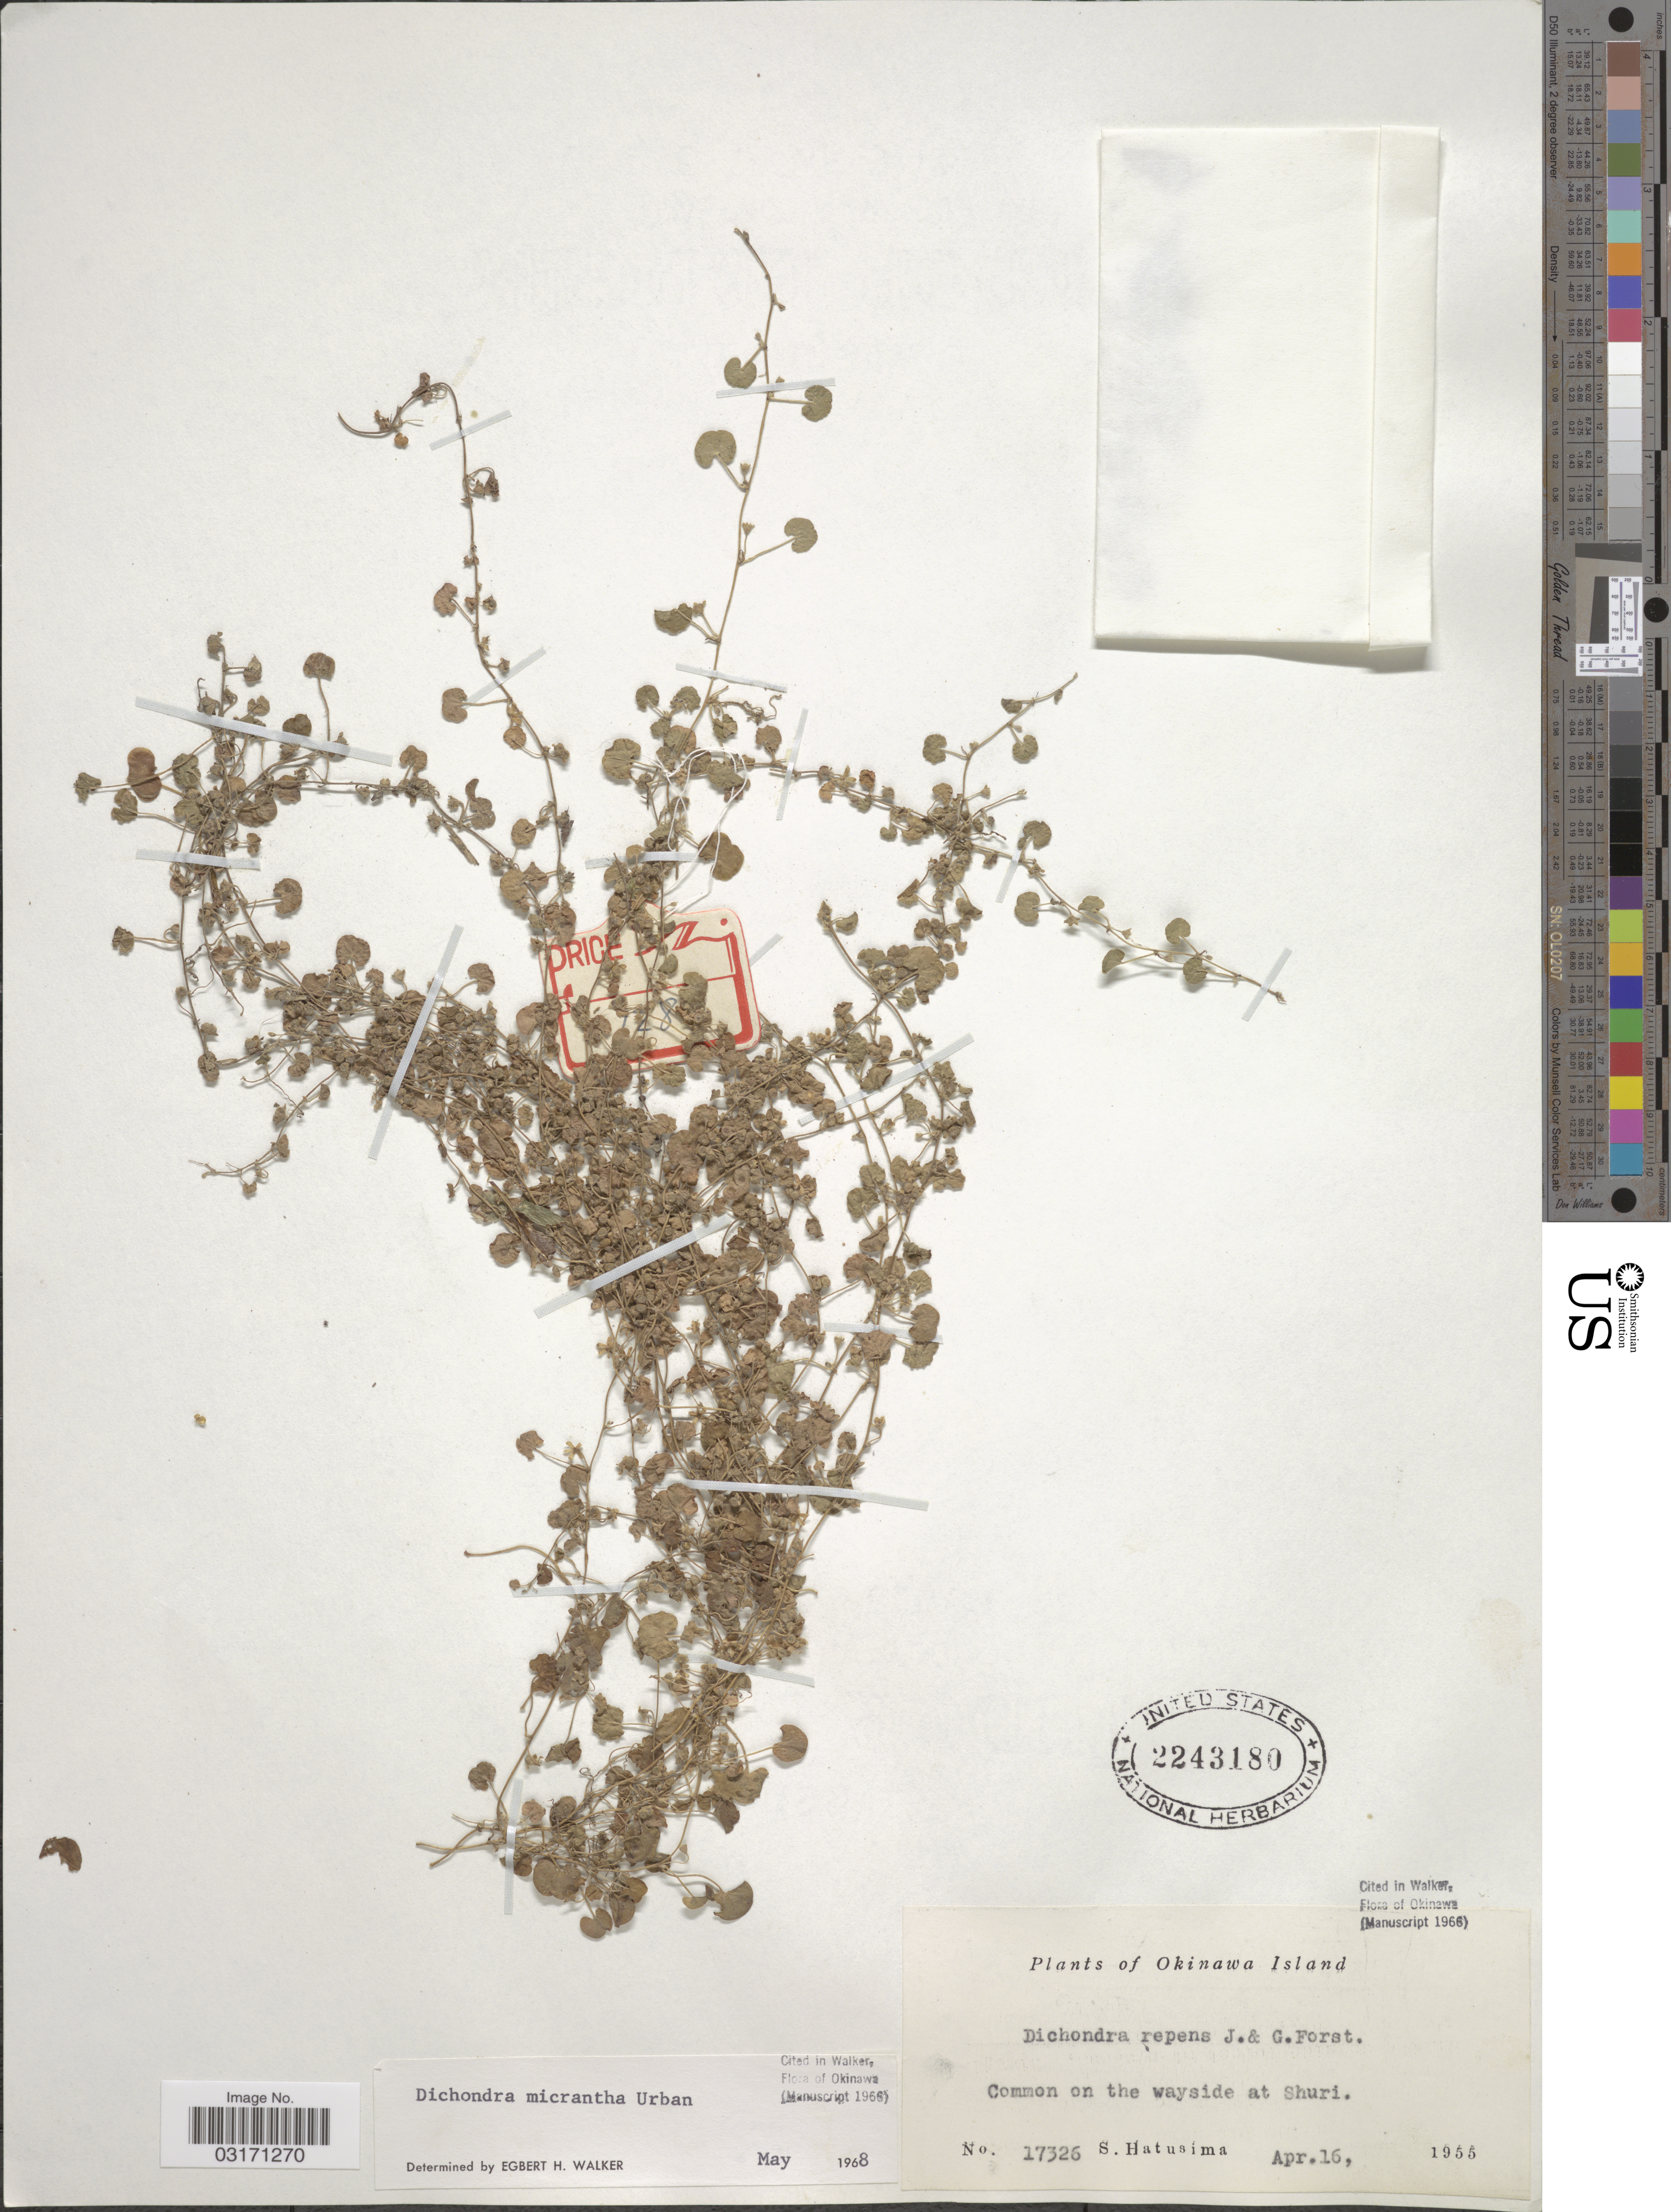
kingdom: Plantae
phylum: Tracheophyta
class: Magnoliopsida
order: Solanales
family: Convolvulaceae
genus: Dichondra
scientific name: Dichondra micrantha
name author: Urb.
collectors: S. Hatusima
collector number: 17326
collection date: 1955-04-16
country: Japan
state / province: Okinawa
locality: Okinawa Island, on the wayside at Shuri.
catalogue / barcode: US 2243180